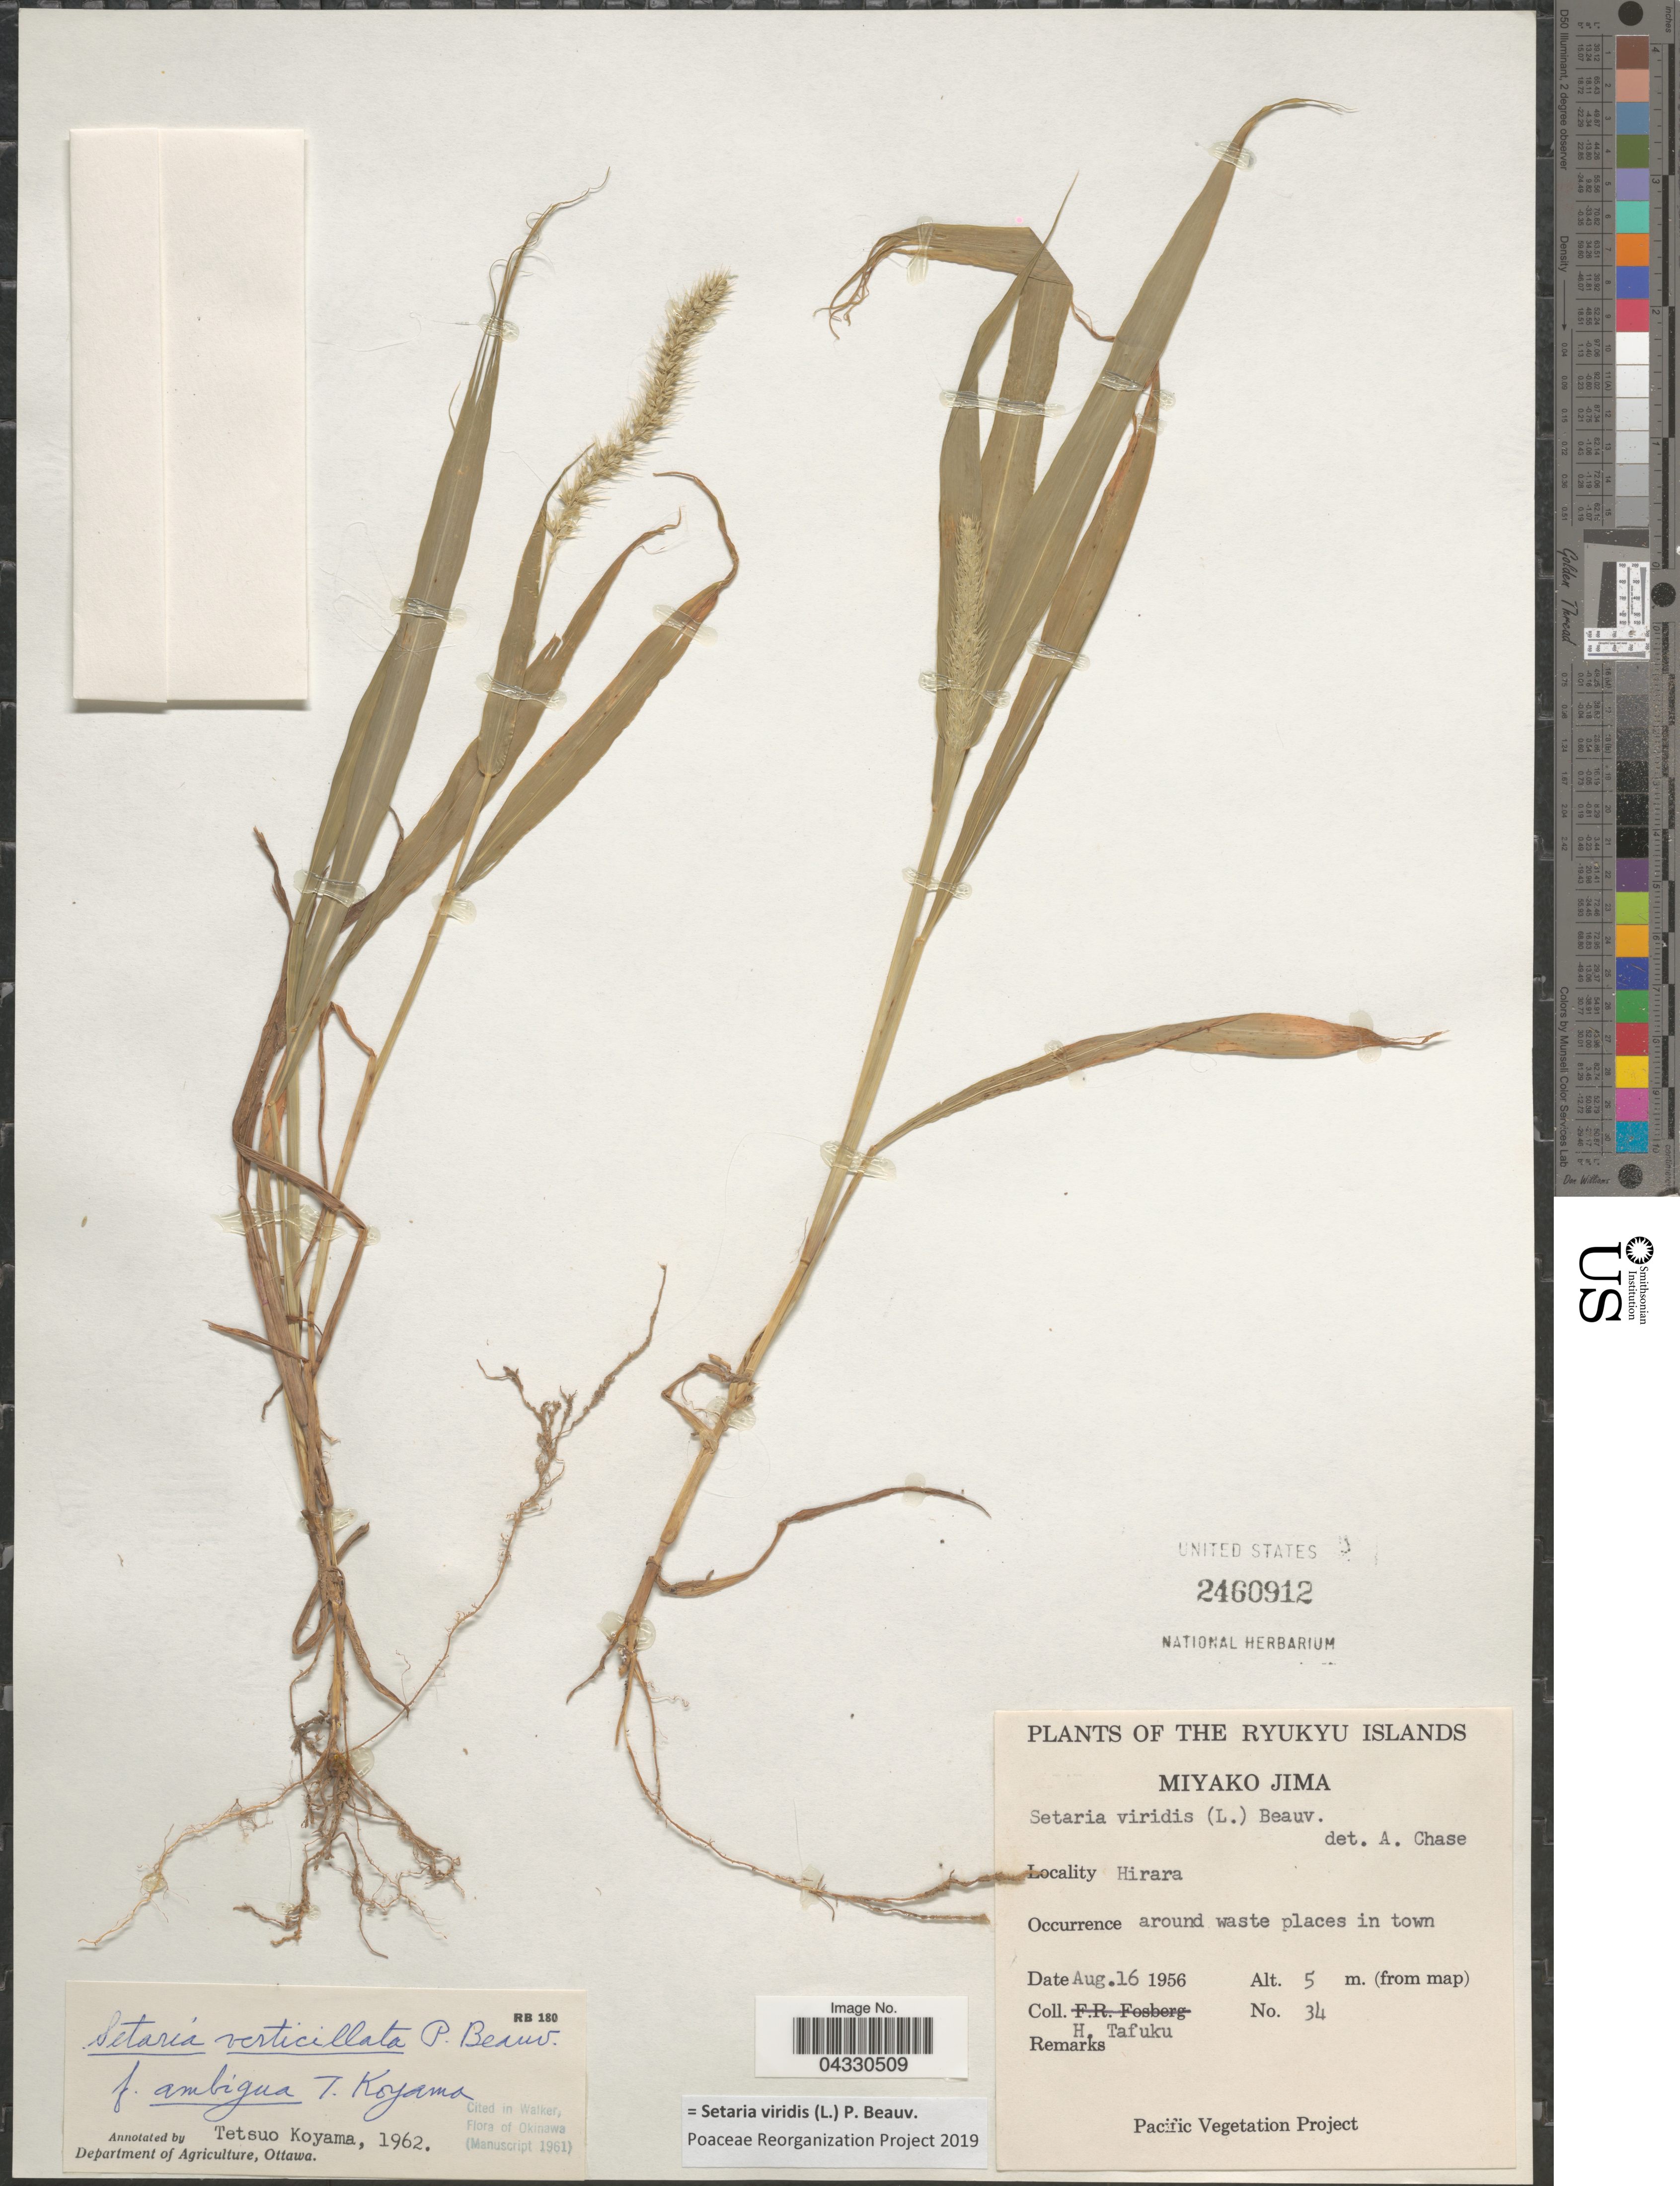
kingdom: Plantae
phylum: Tracheophyta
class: Liliopsida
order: Poales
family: Poaceae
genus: Setaria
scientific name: Setaria viridis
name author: (L.) P. Beauv.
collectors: H. Tafuku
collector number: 34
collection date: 1956-08-16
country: Japan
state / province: Okinawa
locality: Ryukyu Islands. Miyako Jima. Hirara. Around waste places in town.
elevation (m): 5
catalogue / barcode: US 2460912